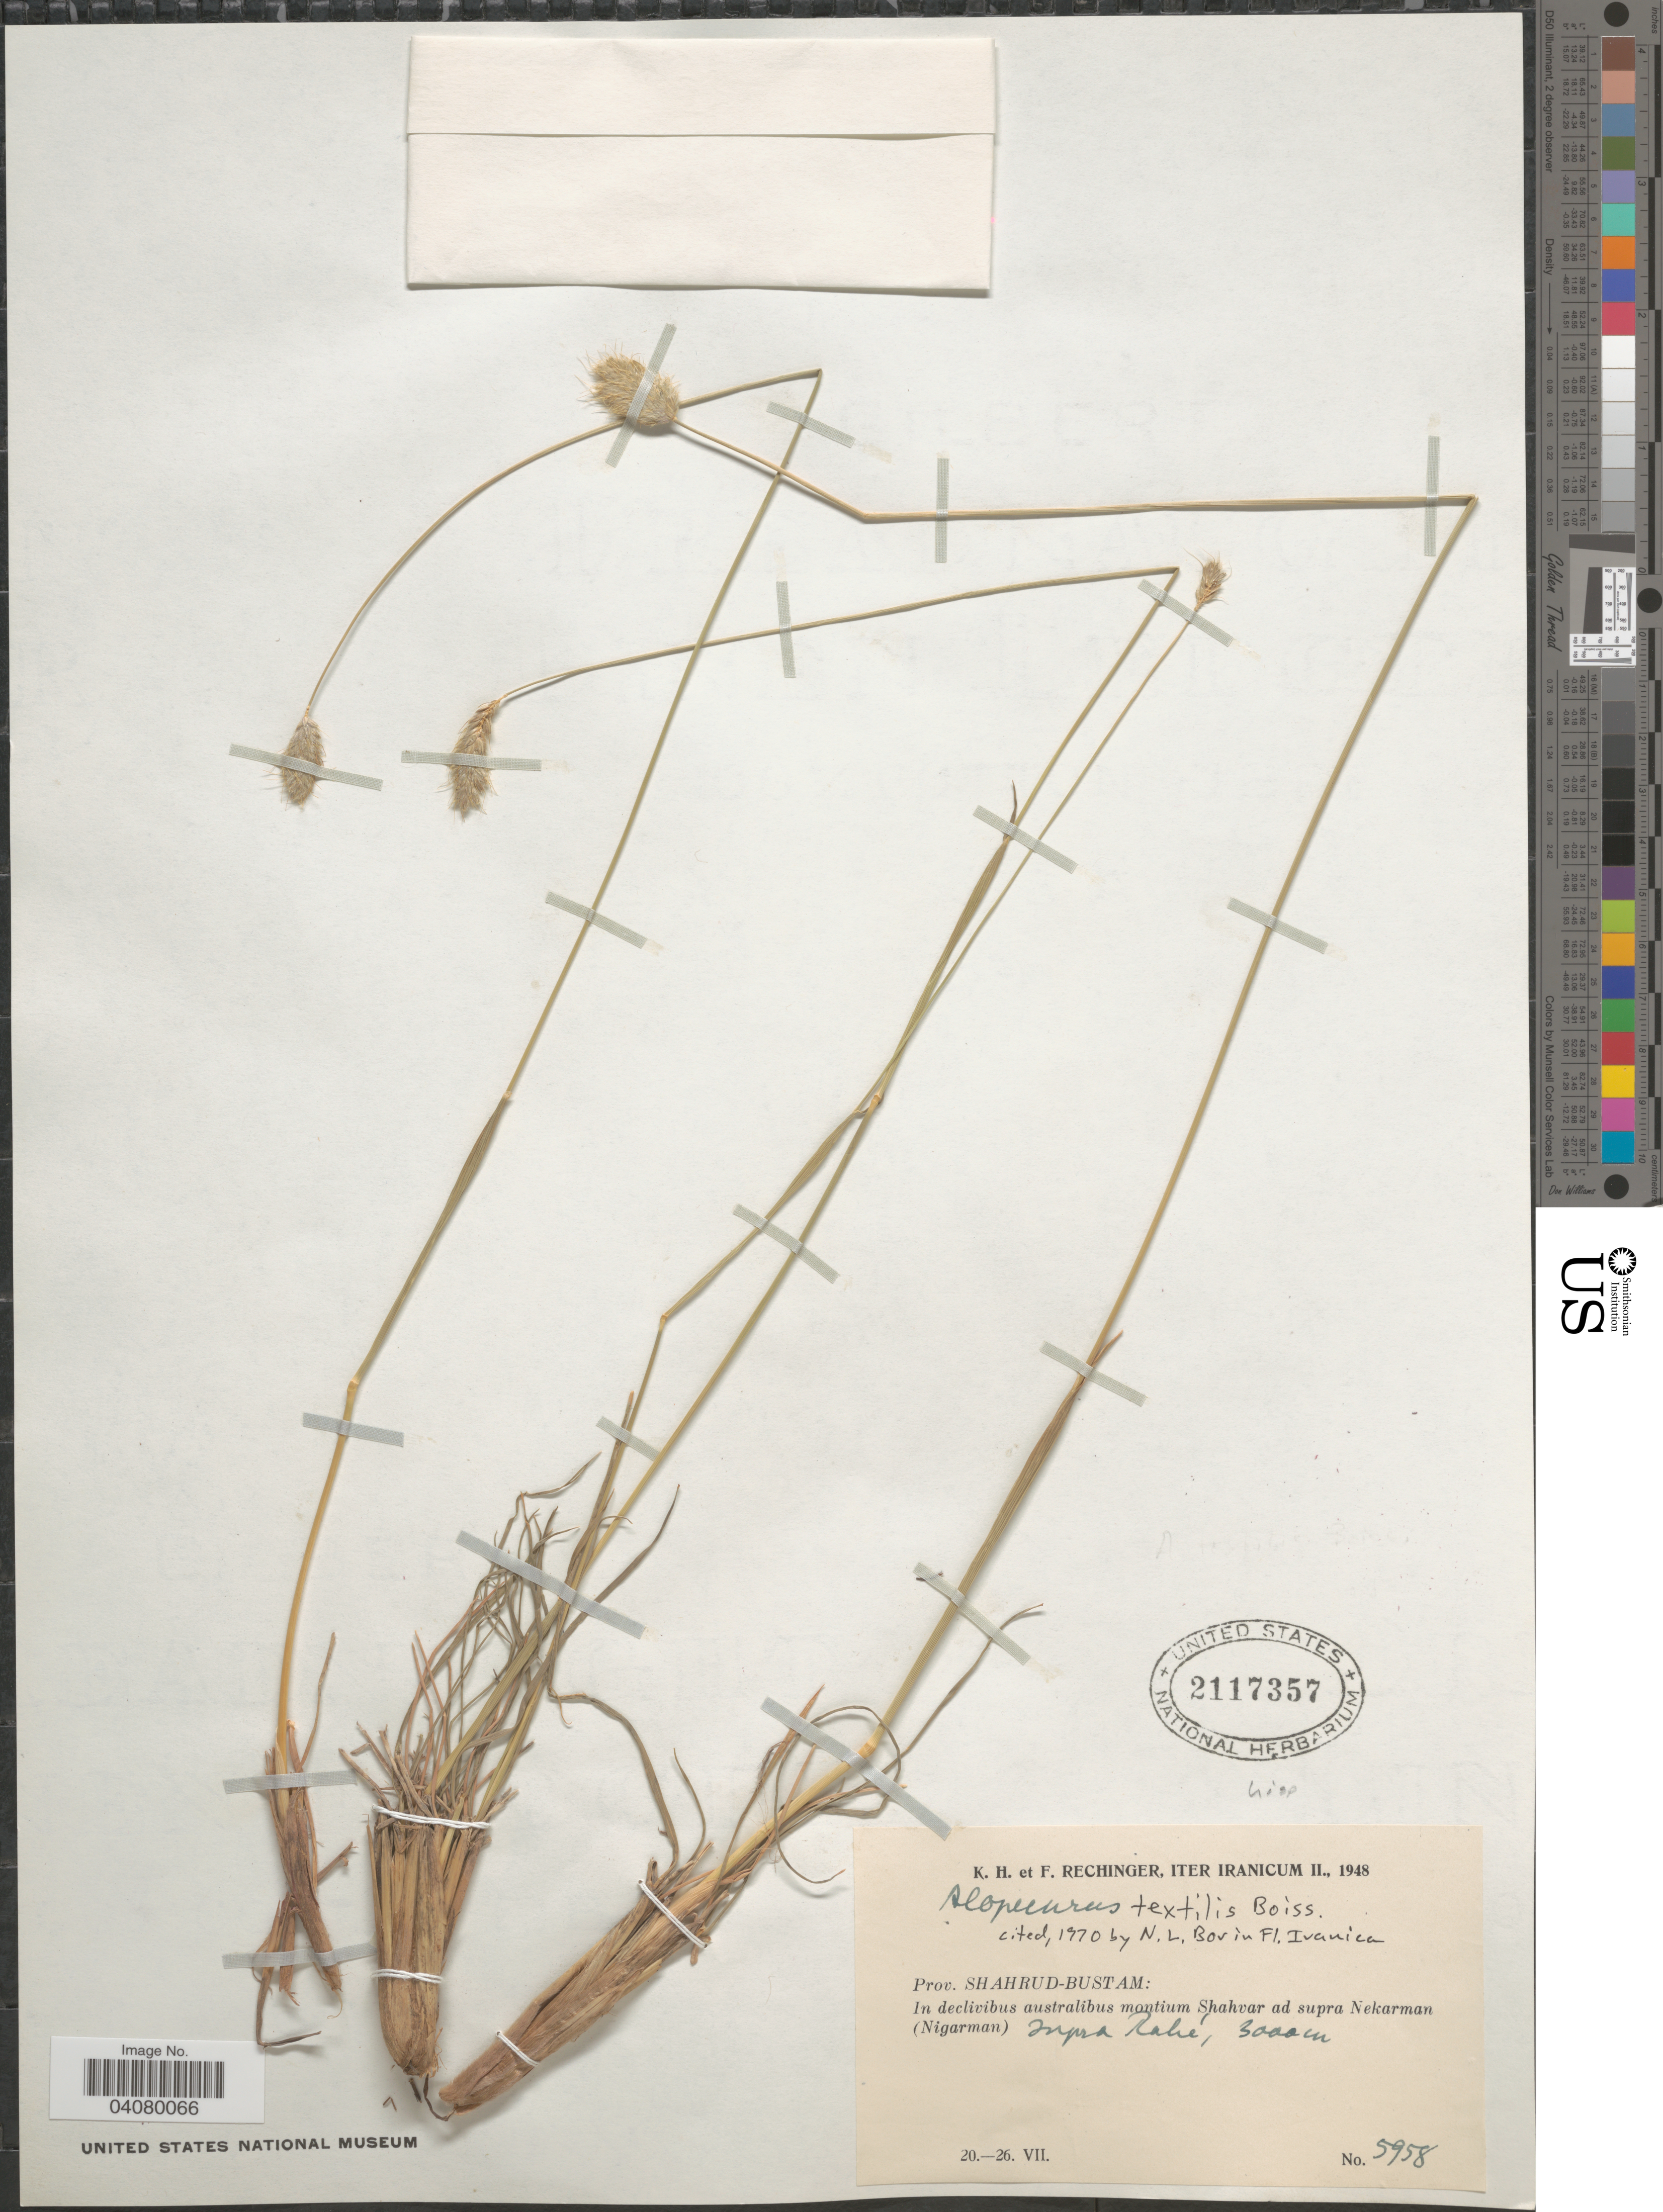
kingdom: Plantae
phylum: Tracheophyta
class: Liliopsida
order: Poales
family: Poaceae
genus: Alopecurus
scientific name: Alopecurus textilis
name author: Boiss.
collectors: K. H. Rechinger & F. Rechinger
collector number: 5958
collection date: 1948-07-20/1948-07-26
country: Iran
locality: Iter Iranicum. Prov. Shahrud-Bustam: In declivibus australibus montium Shahvar ad supra Nekarman (Nigarman) supra Rahé.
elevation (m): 3000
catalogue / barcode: US 2117357